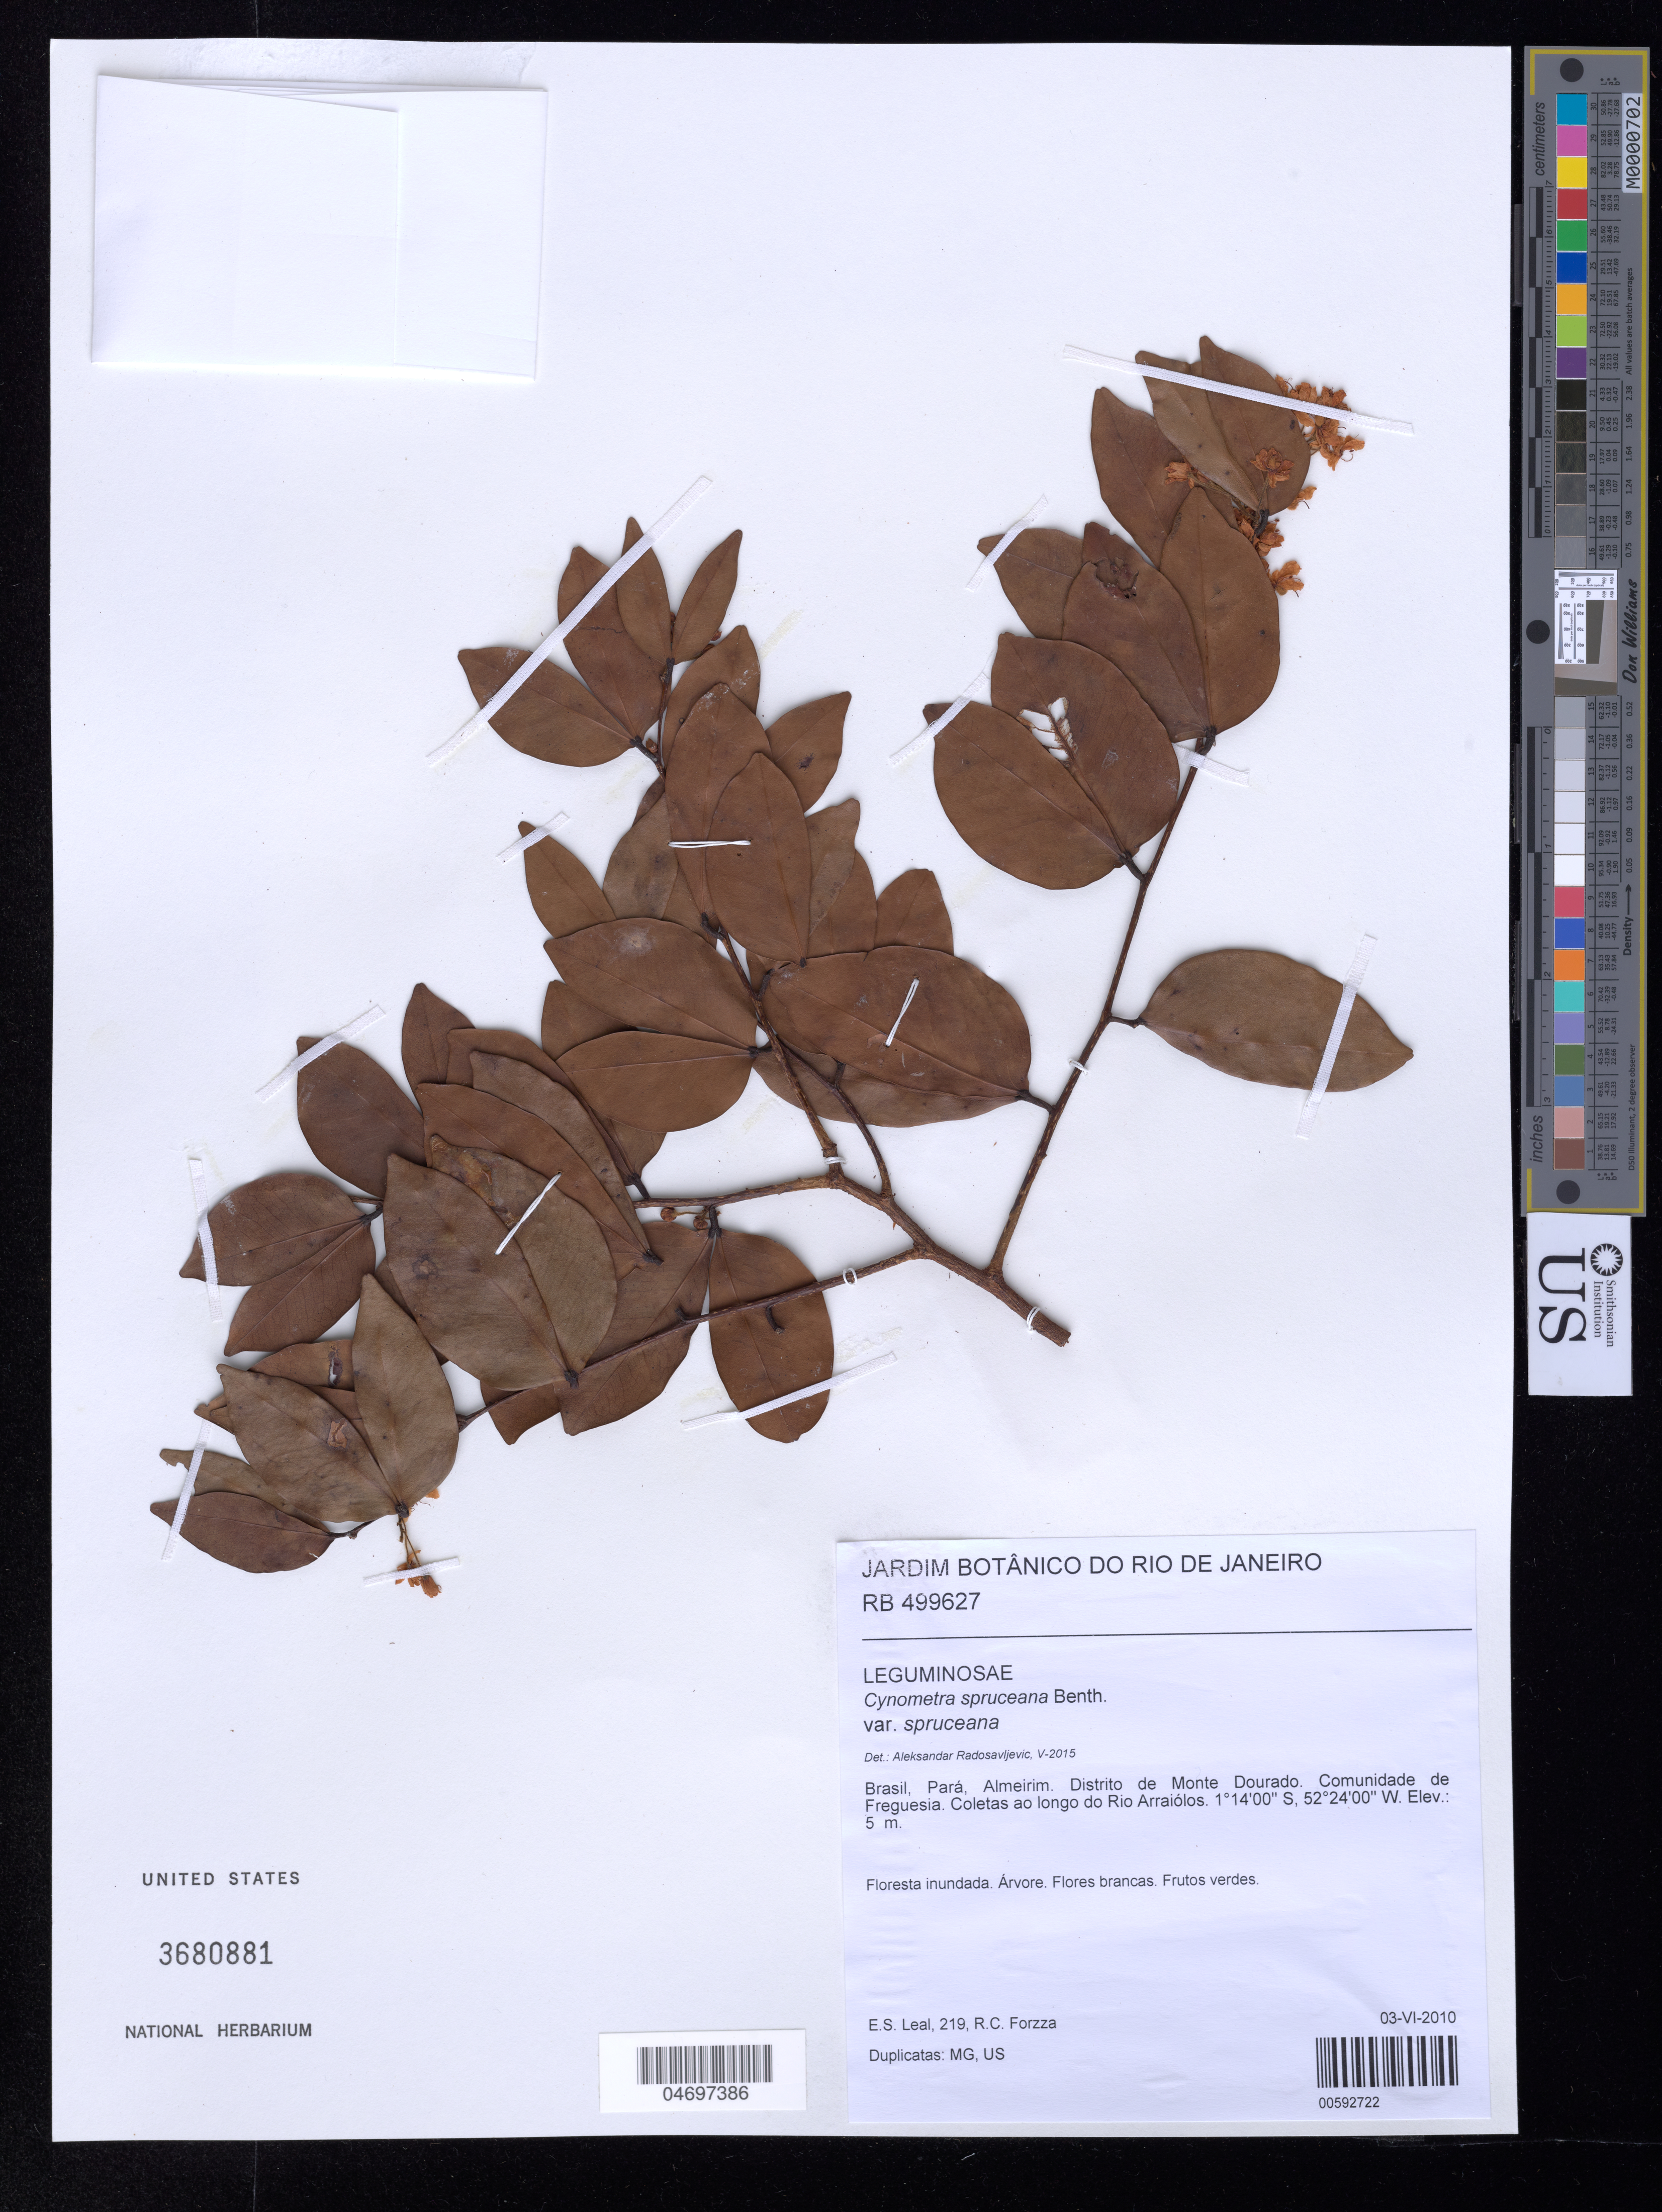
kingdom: Plantae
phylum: Tracheophyta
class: Magnoliopsida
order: Fabales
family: Fabaceae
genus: Cynometra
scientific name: Cynometra spruceana var. spruceana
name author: Benth.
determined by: Radosavljevic, Aleksandar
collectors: E.S. Leal & R. C. Forzza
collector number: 219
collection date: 2010-05-03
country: Brazil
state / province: Pará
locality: Aleirim. Distrito de Monte Dourado. Comunidade de Frequesia. Coletas ao longo do Rio Araiolos.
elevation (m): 5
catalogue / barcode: US 3680881